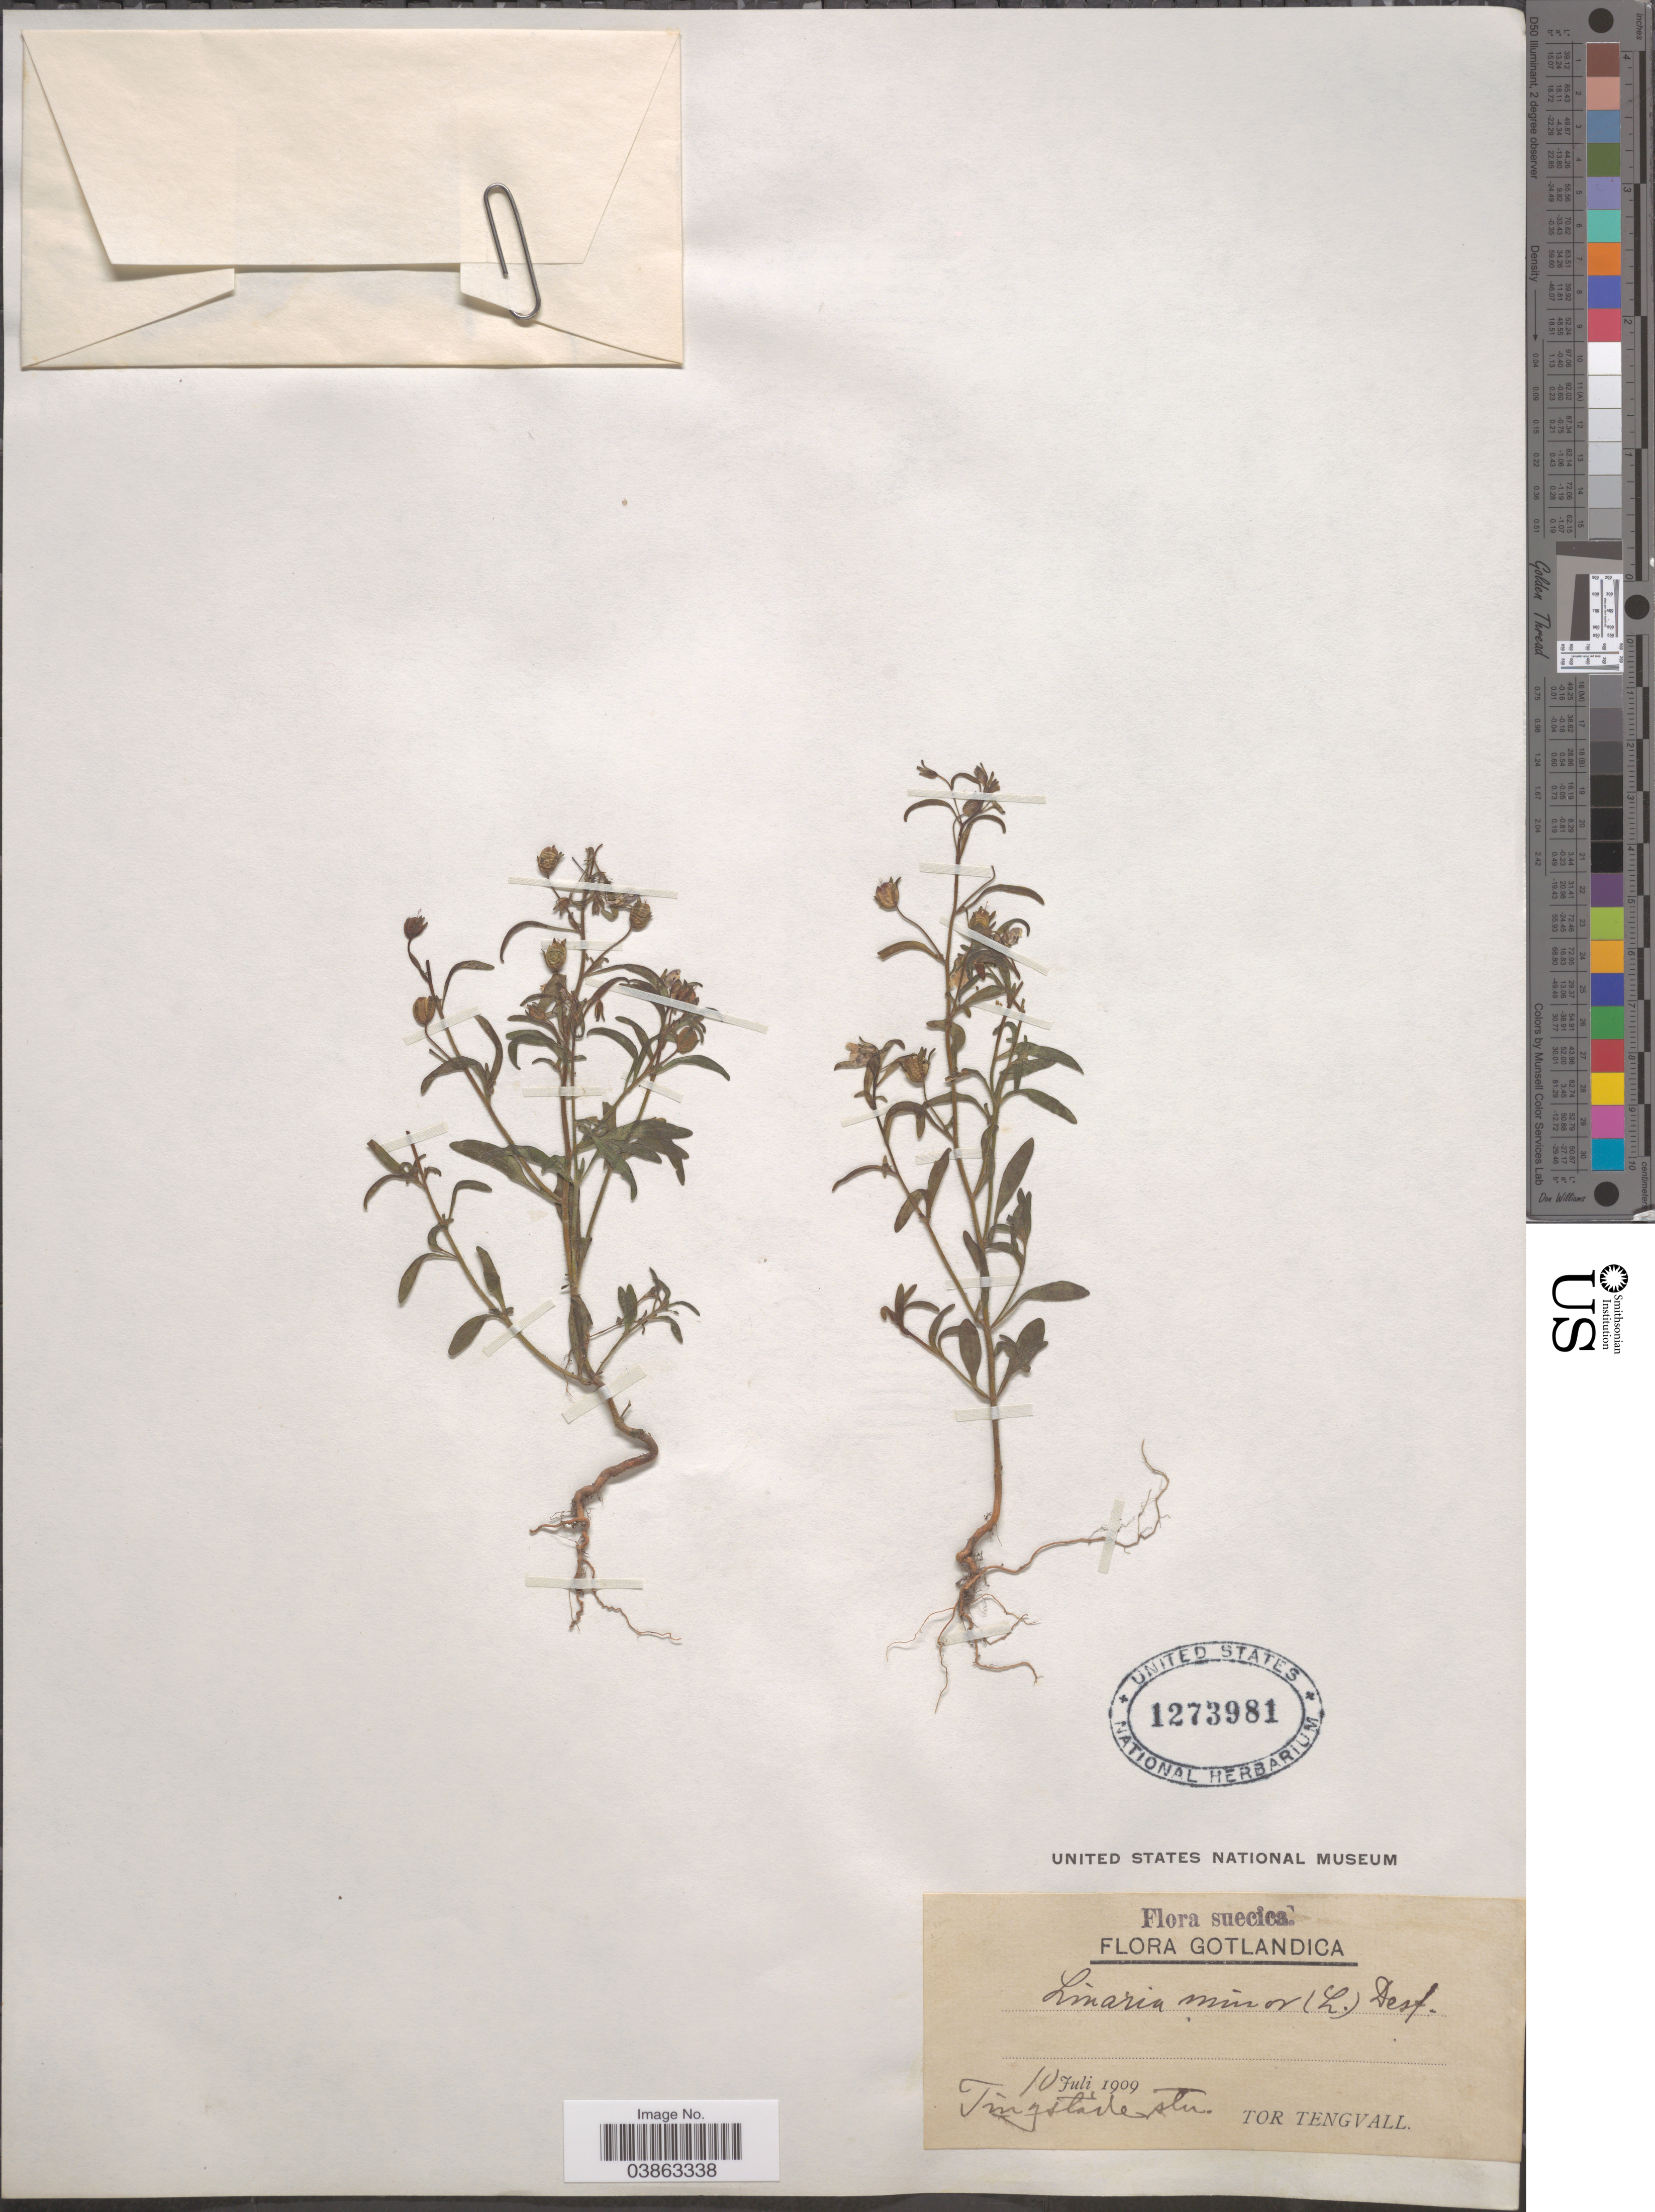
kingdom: Plantae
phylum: Tracheophyta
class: Magnoliopsida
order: Lamiales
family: Plantaginaceae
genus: Linaria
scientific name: Linaria minor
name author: (L.) Desf.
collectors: T. Tengvall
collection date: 1909-07-10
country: Sweden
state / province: Gotland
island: Gotland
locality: Suecica. Tingstade sta.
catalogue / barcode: US 1273981